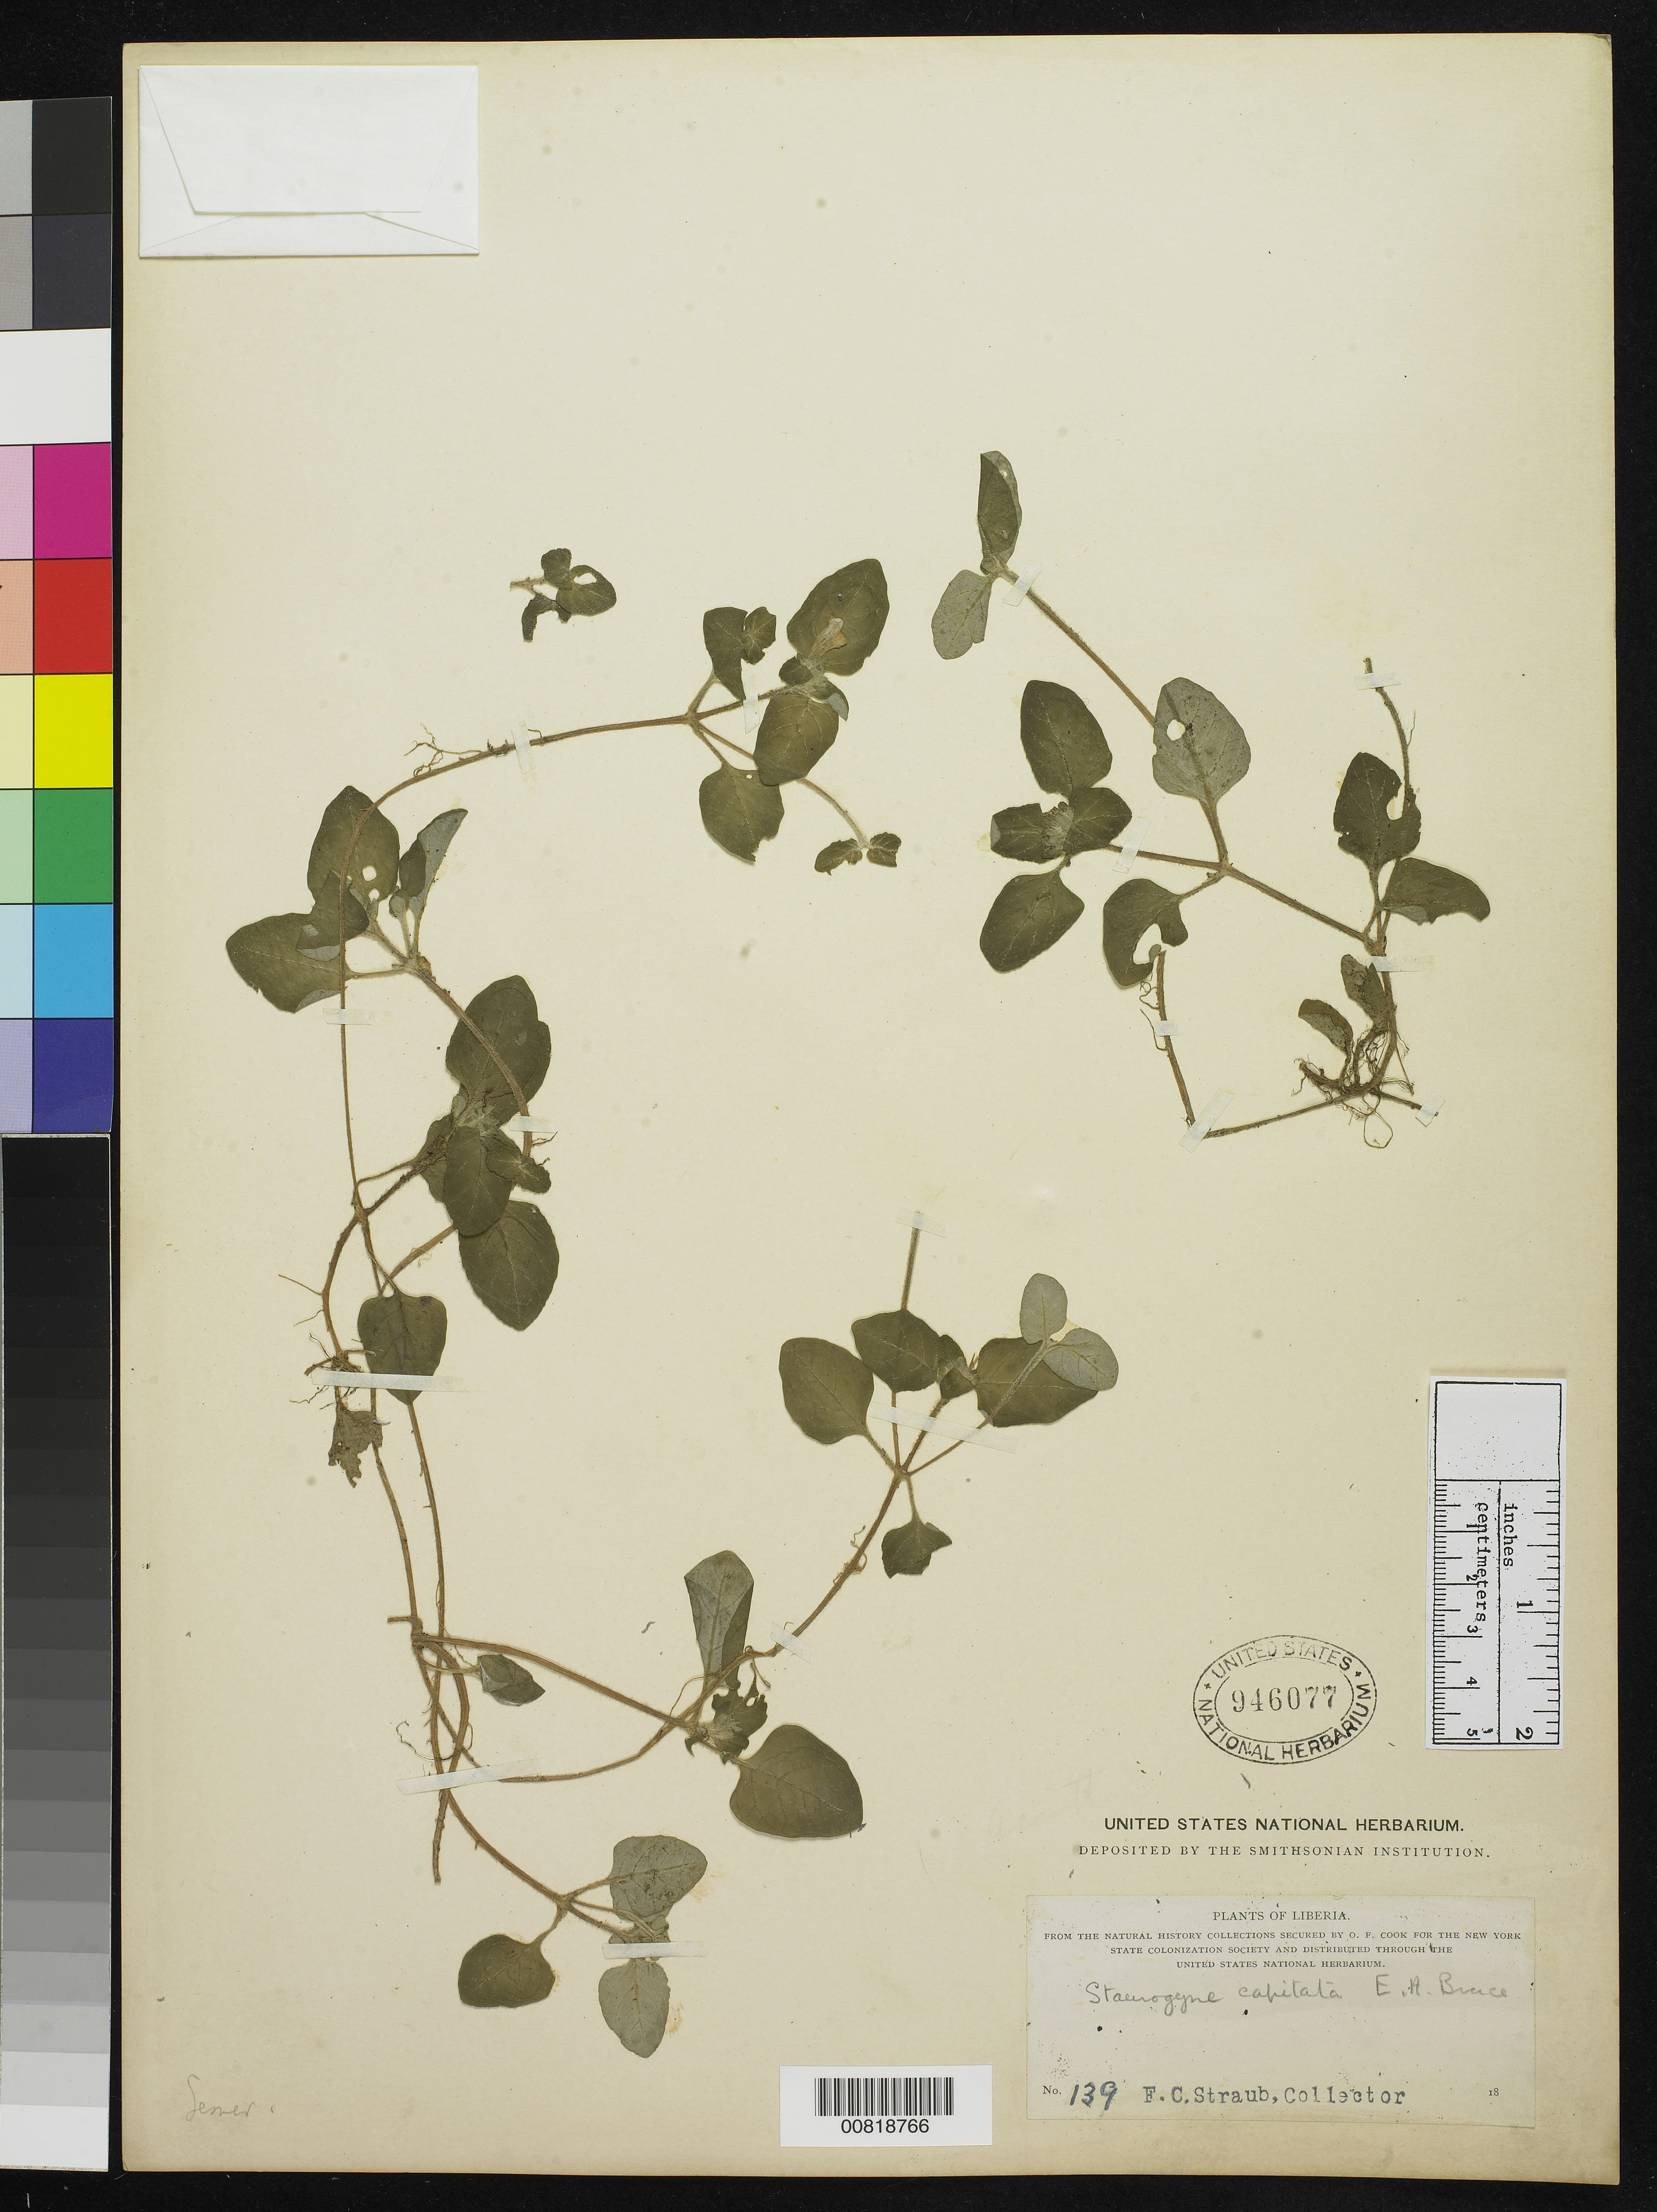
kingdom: Plantae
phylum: Tracheophyta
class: Magnoliopsida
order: Lamiales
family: Acanthaceae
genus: Staurogyne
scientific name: Staurogyne capitata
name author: E.A. Bruce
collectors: F. Straub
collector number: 139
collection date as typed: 18--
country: Liberia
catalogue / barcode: US 946077